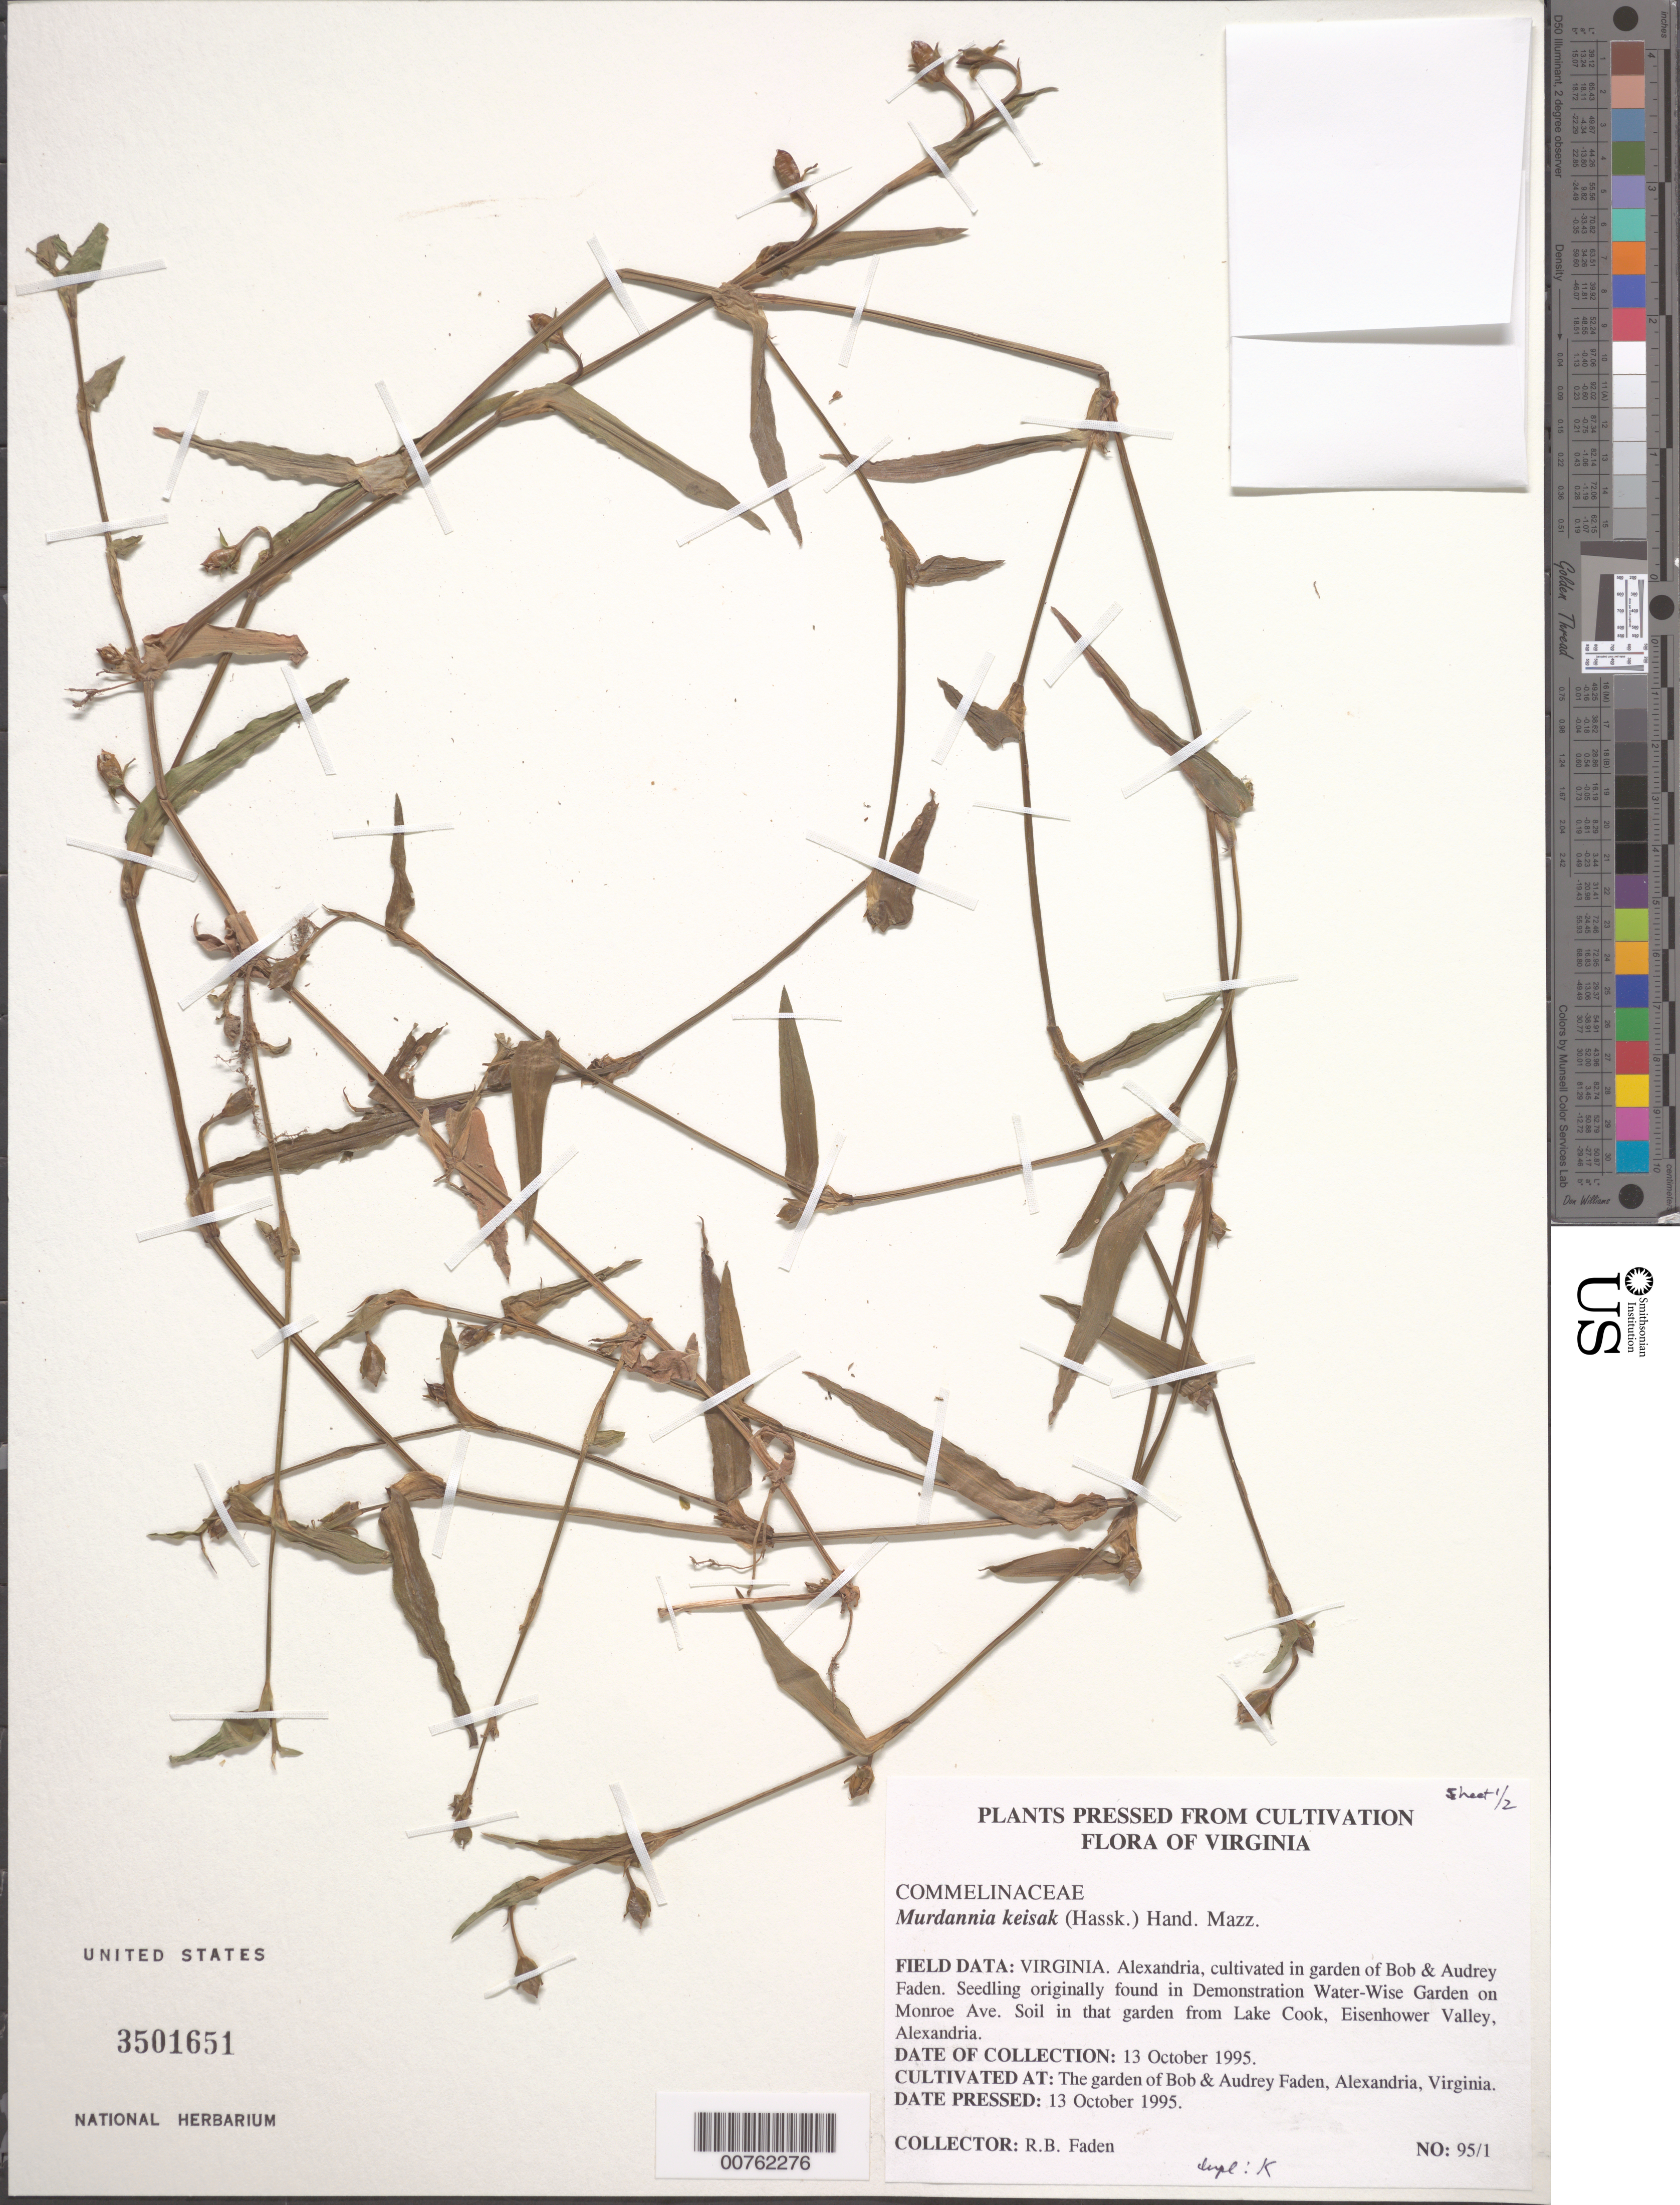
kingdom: Plantae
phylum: Tracheophyta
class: Liliopsida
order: Commelinales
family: Commelinaceae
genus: Murdannia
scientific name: Murdannia keisak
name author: (Hassk.) Hand.-Mazz.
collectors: R. B. Faden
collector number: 95/1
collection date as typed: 13 Oct 1995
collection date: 1995-10-13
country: United States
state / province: Virginia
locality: Residence of Bob & Audrey Faden.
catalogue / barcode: US 3501651